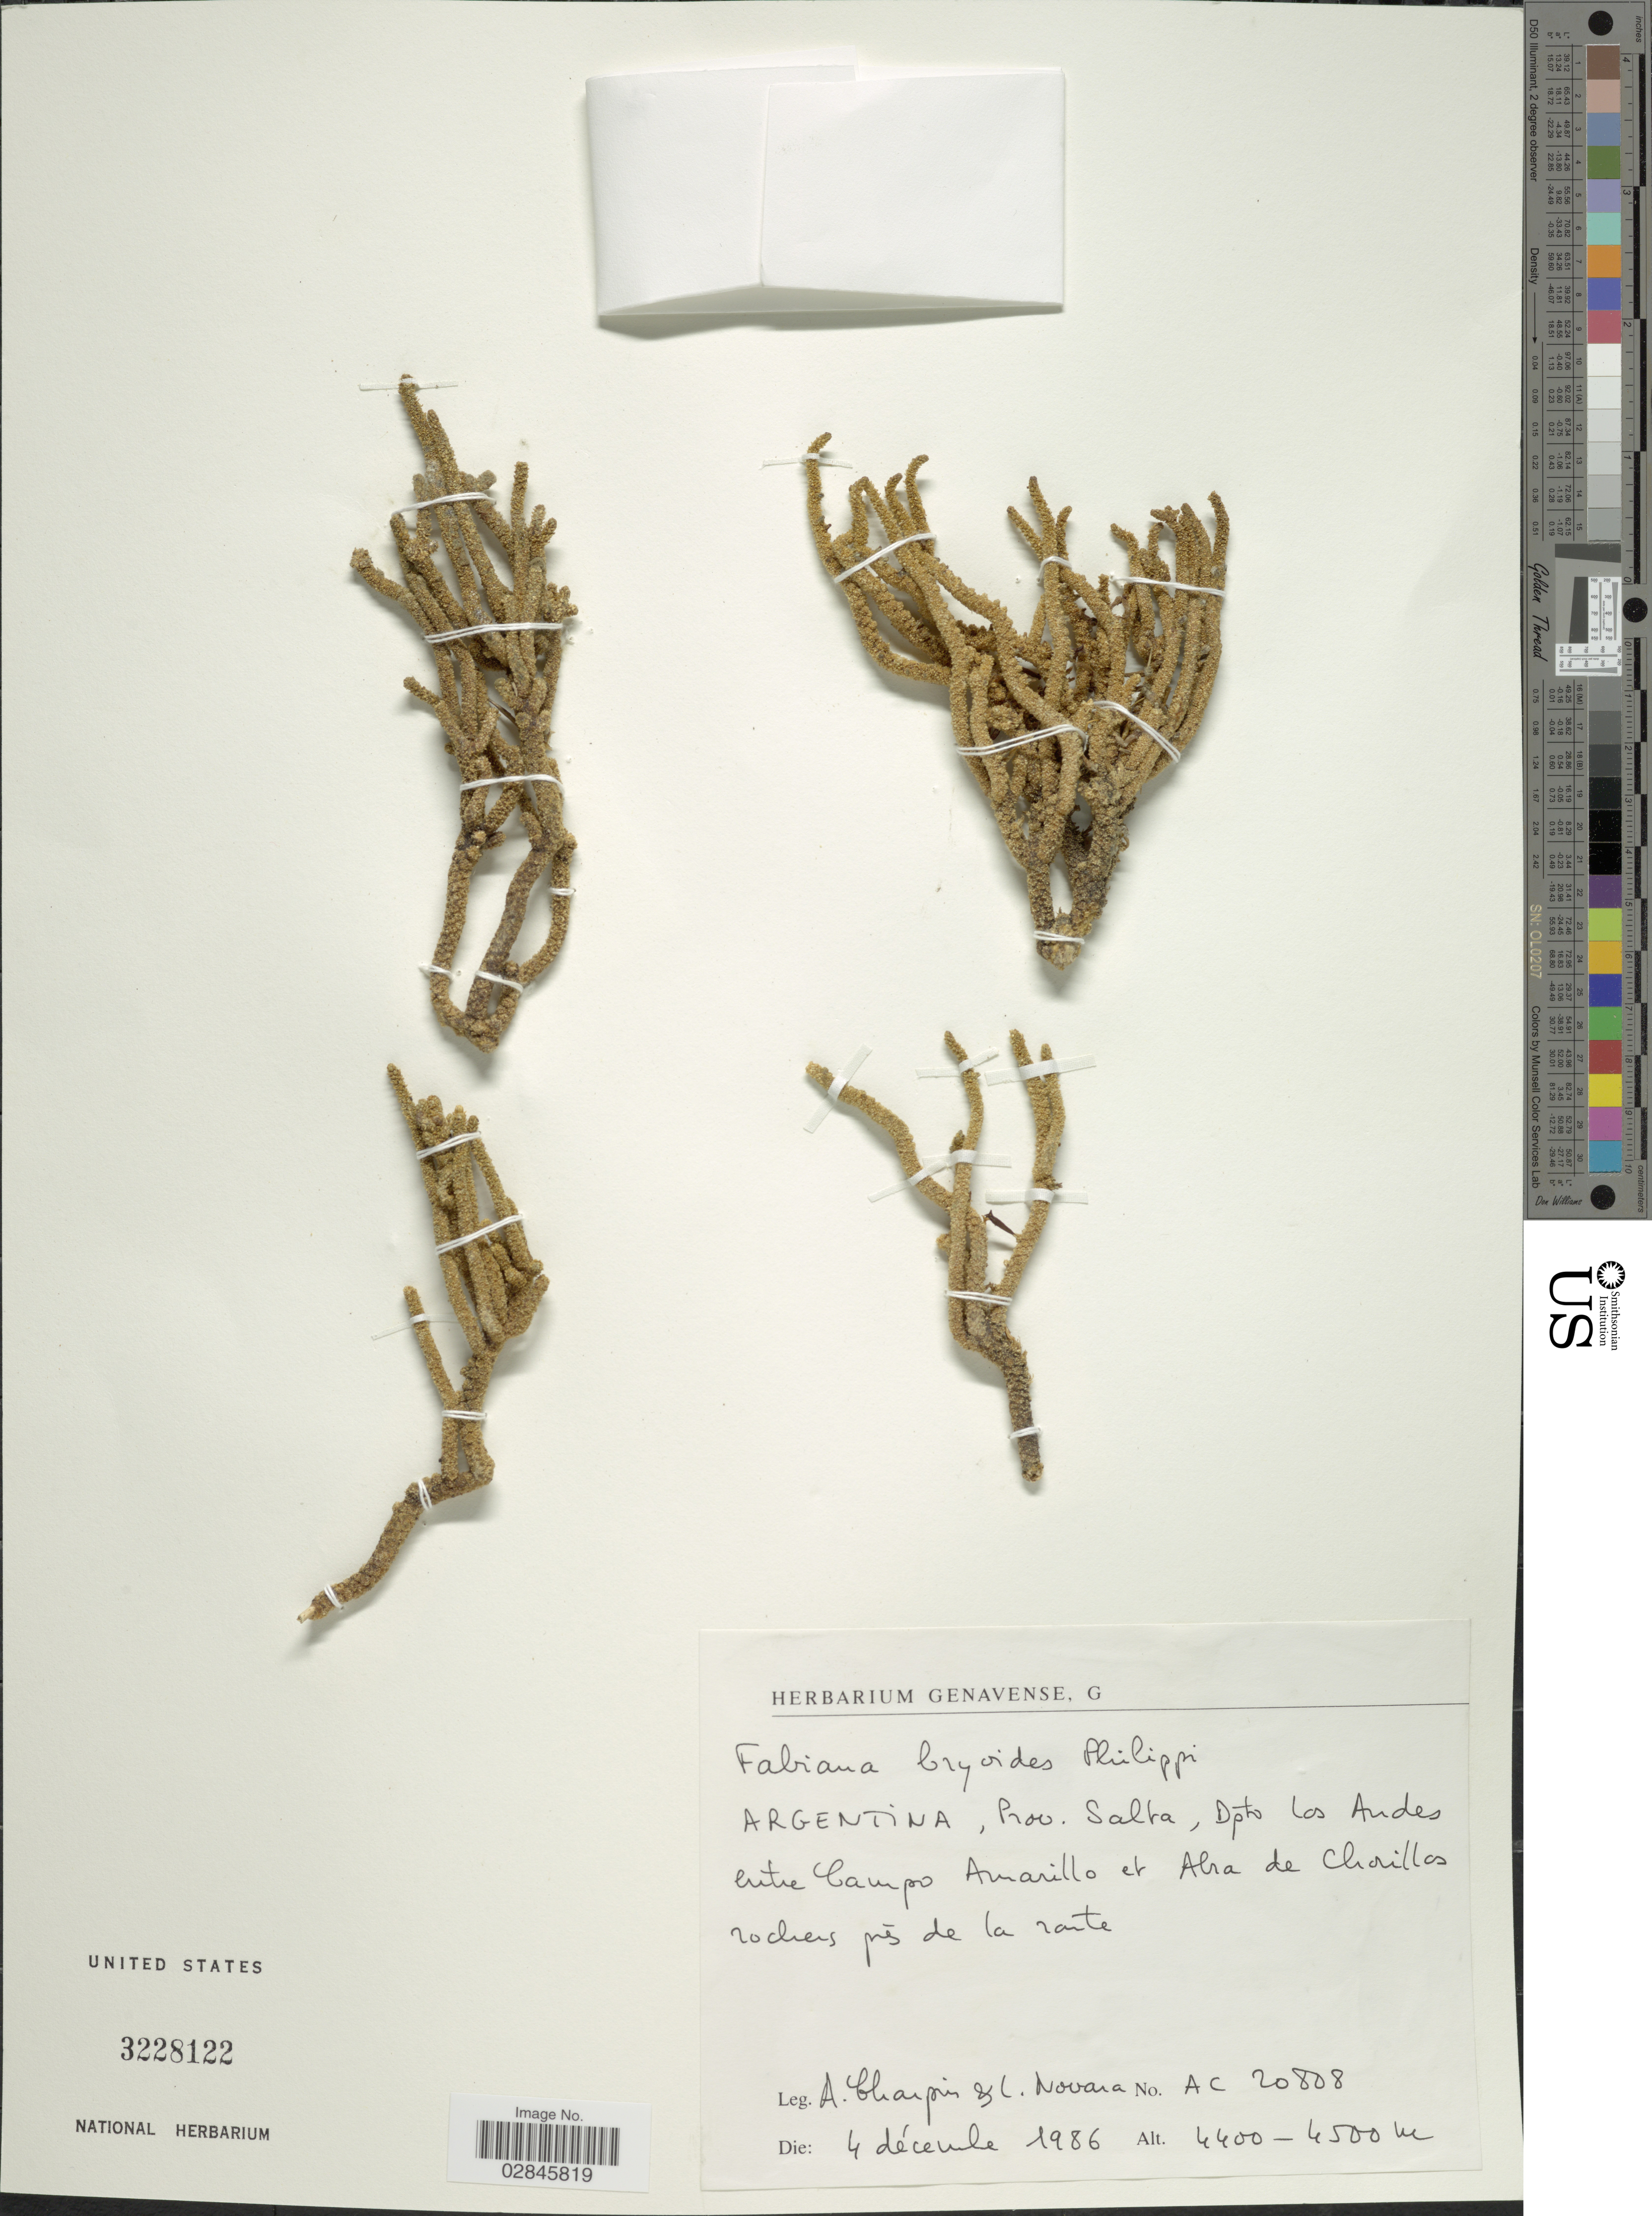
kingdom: Plantae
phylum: Tracheophyta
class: Magnoliopsida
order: Solanales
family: Solanaceae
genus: Fabiana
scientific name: Fabiana bryoides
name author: Phil.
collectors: A. Charpin & L. Novara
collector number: AC20808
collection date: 1986-12-04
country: Argentina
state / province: Salta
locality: Dpto Los Andes entre Campo Amarillo et Abra de Chorillos rochers prés de la route.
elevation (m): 4400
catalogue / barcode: US 3228122